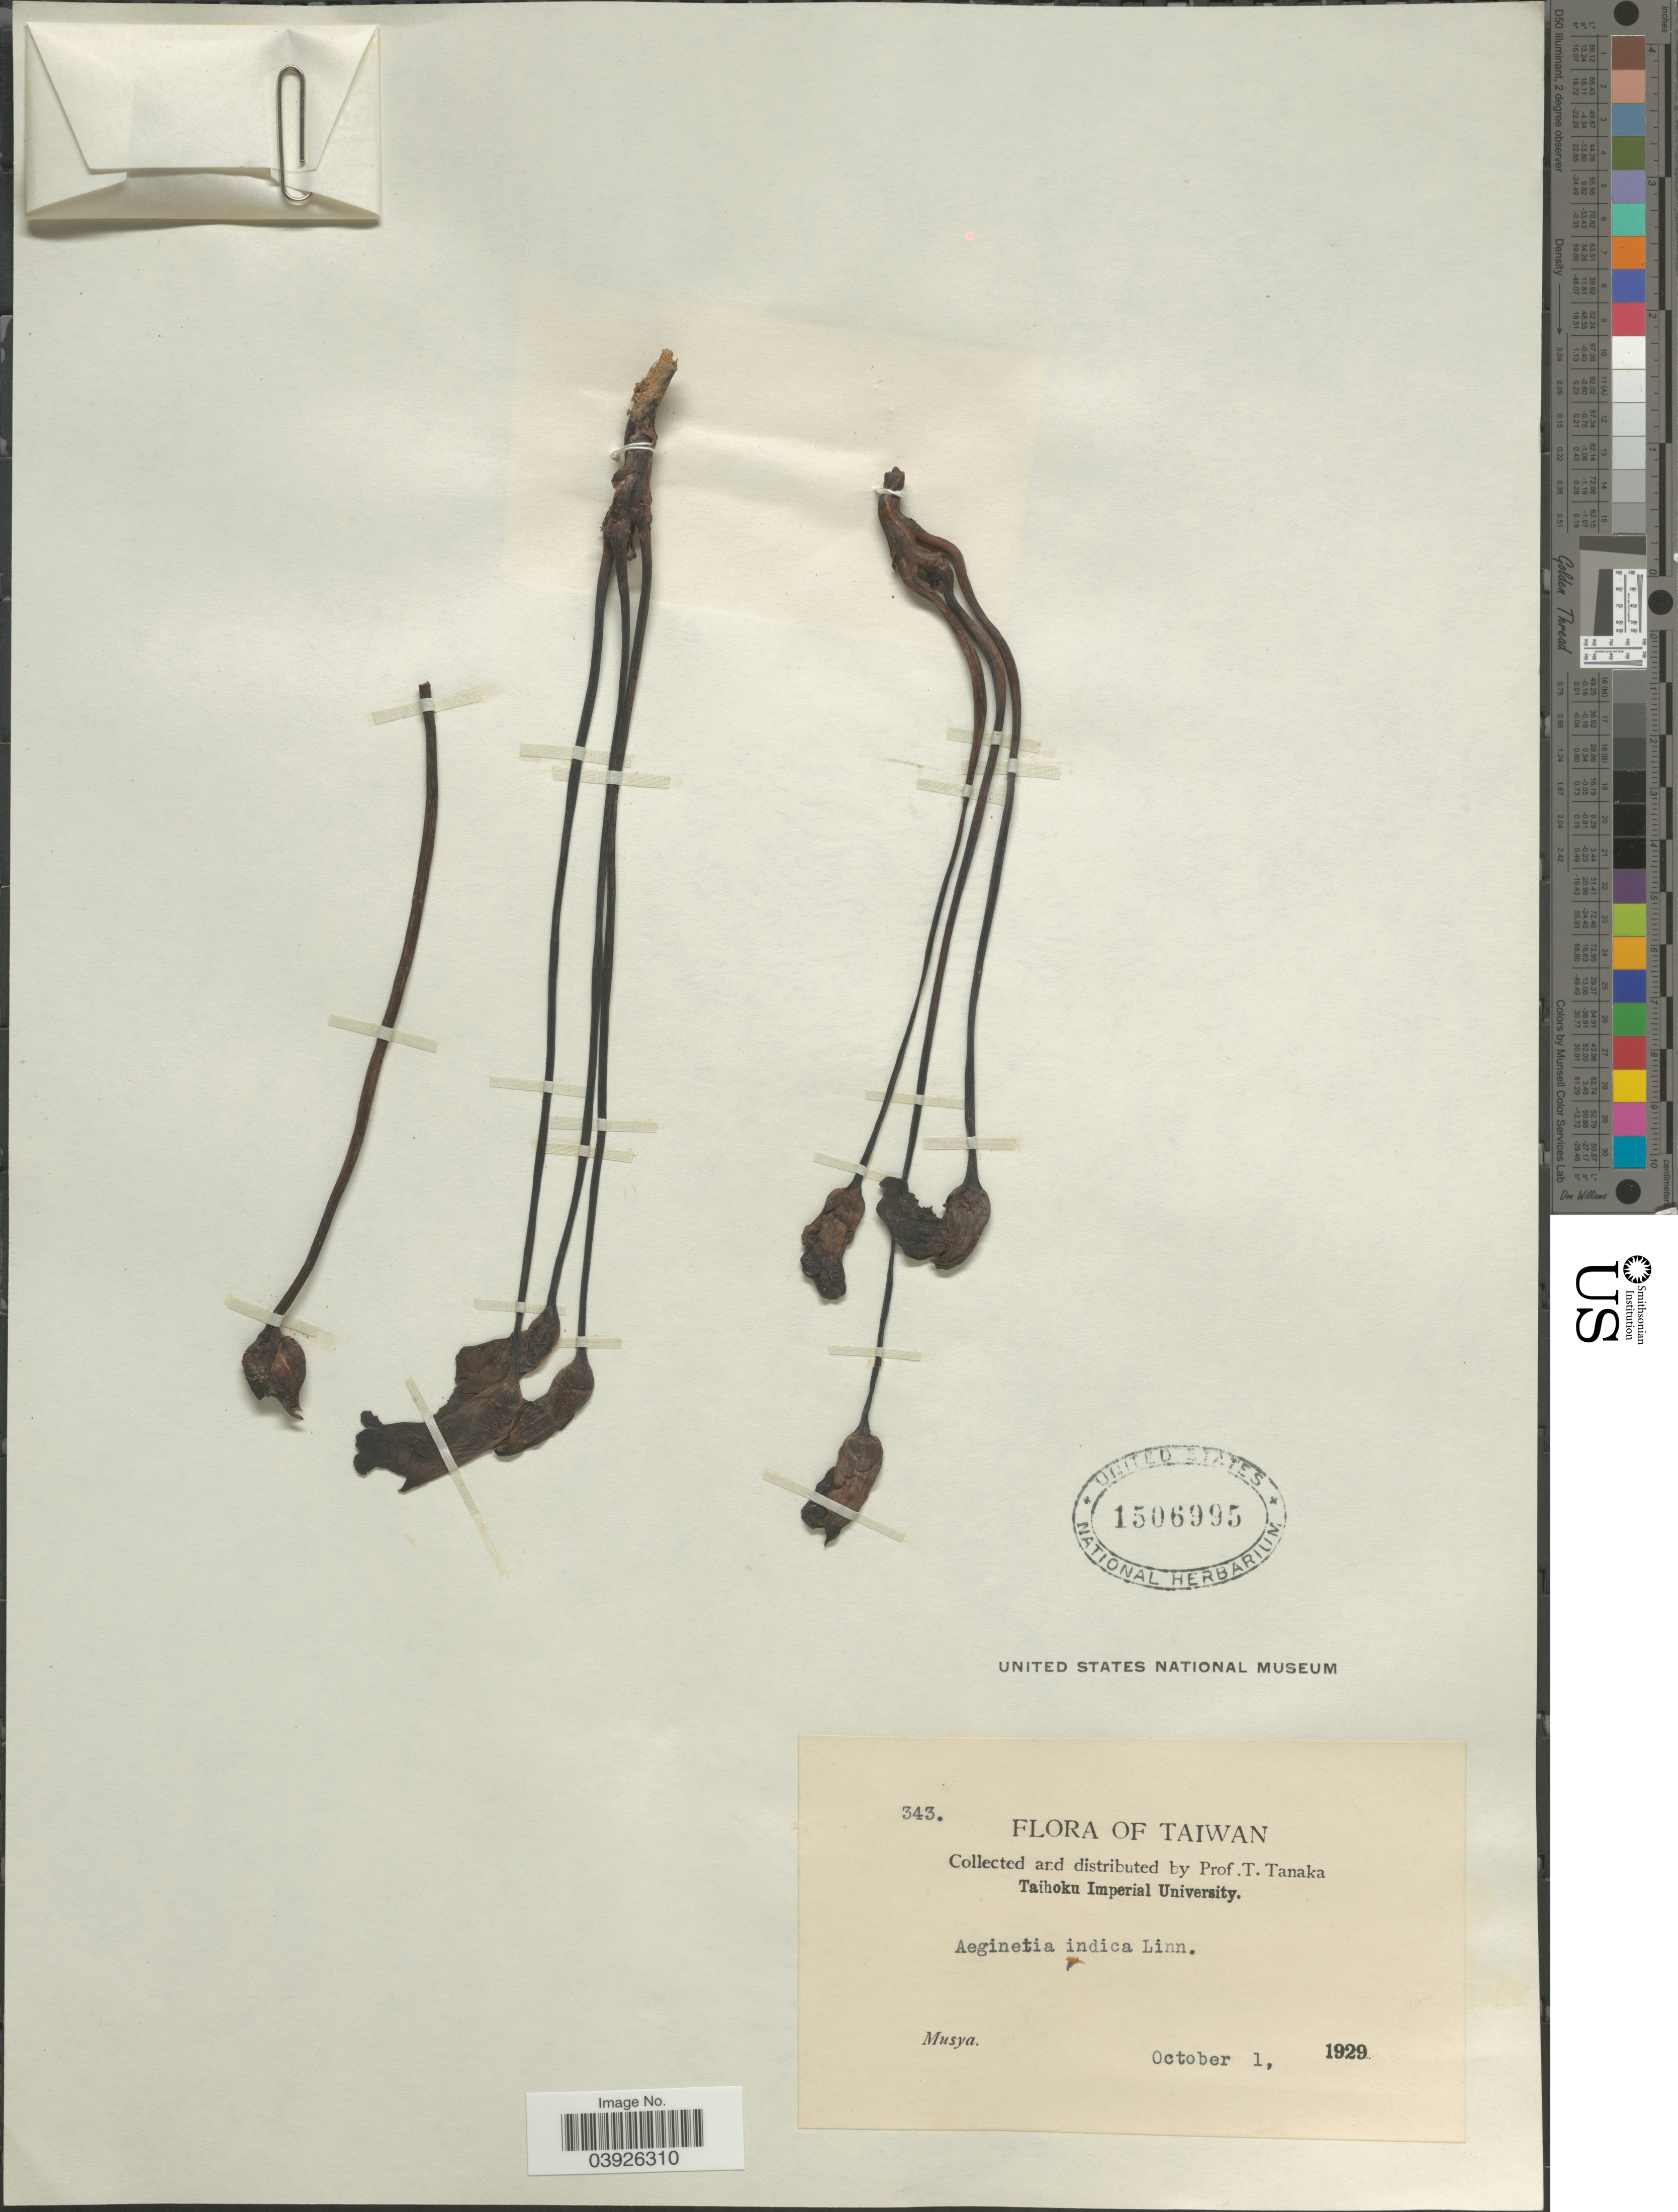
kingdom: Plantae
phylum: Tracheophyta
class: Magnoliopsida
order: Lamiales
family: Orobanchaceae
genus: Aeginetia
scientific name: Aeginetia indica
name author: L.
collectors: T. Tanaka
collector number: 343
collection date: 1929-10-01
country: Taiwan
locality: Musya.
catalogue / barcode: US 1506995